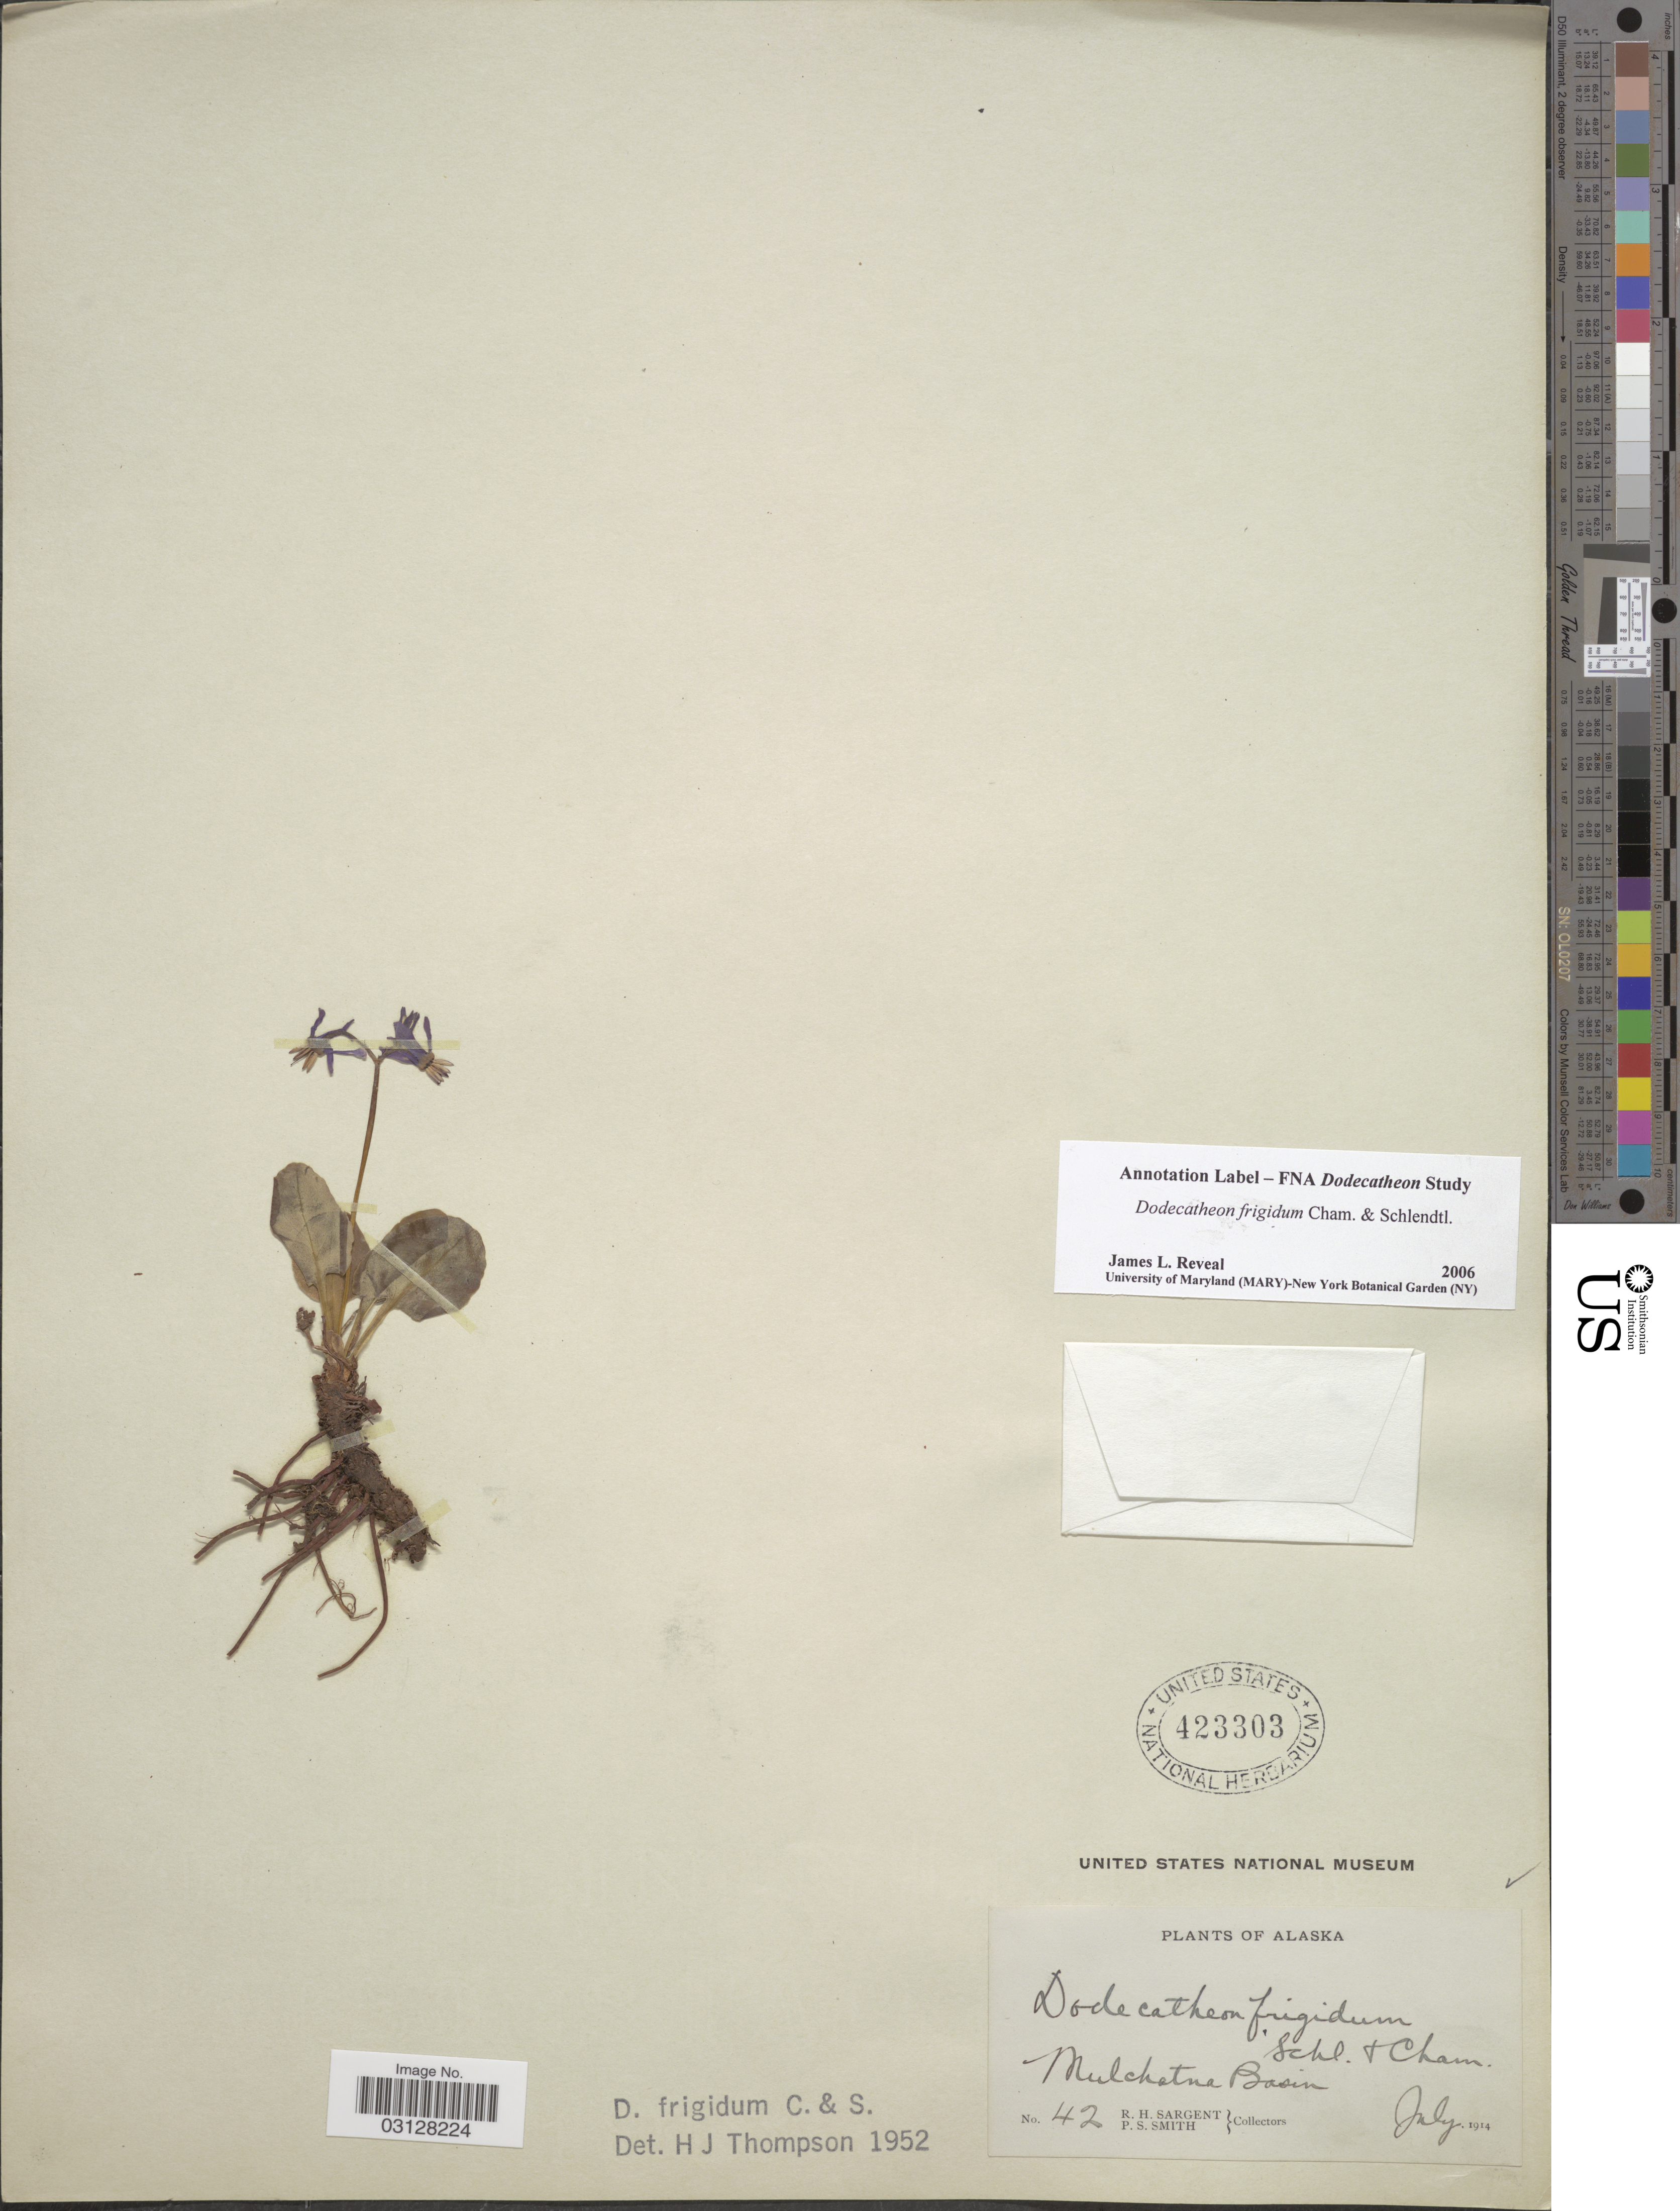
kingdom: Plantae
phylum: Tracheophyta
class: Magnoliopsida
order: Ericales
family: Primulaceae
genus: Dodecatheon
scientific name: Dodecatheon frigidum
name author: Cham. & Schltdl.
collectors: R. Sargent & P. Smith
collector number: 42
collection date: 1914-07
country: United States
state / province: Alaska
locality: Mulchatna Basin.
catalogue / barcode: US 423303